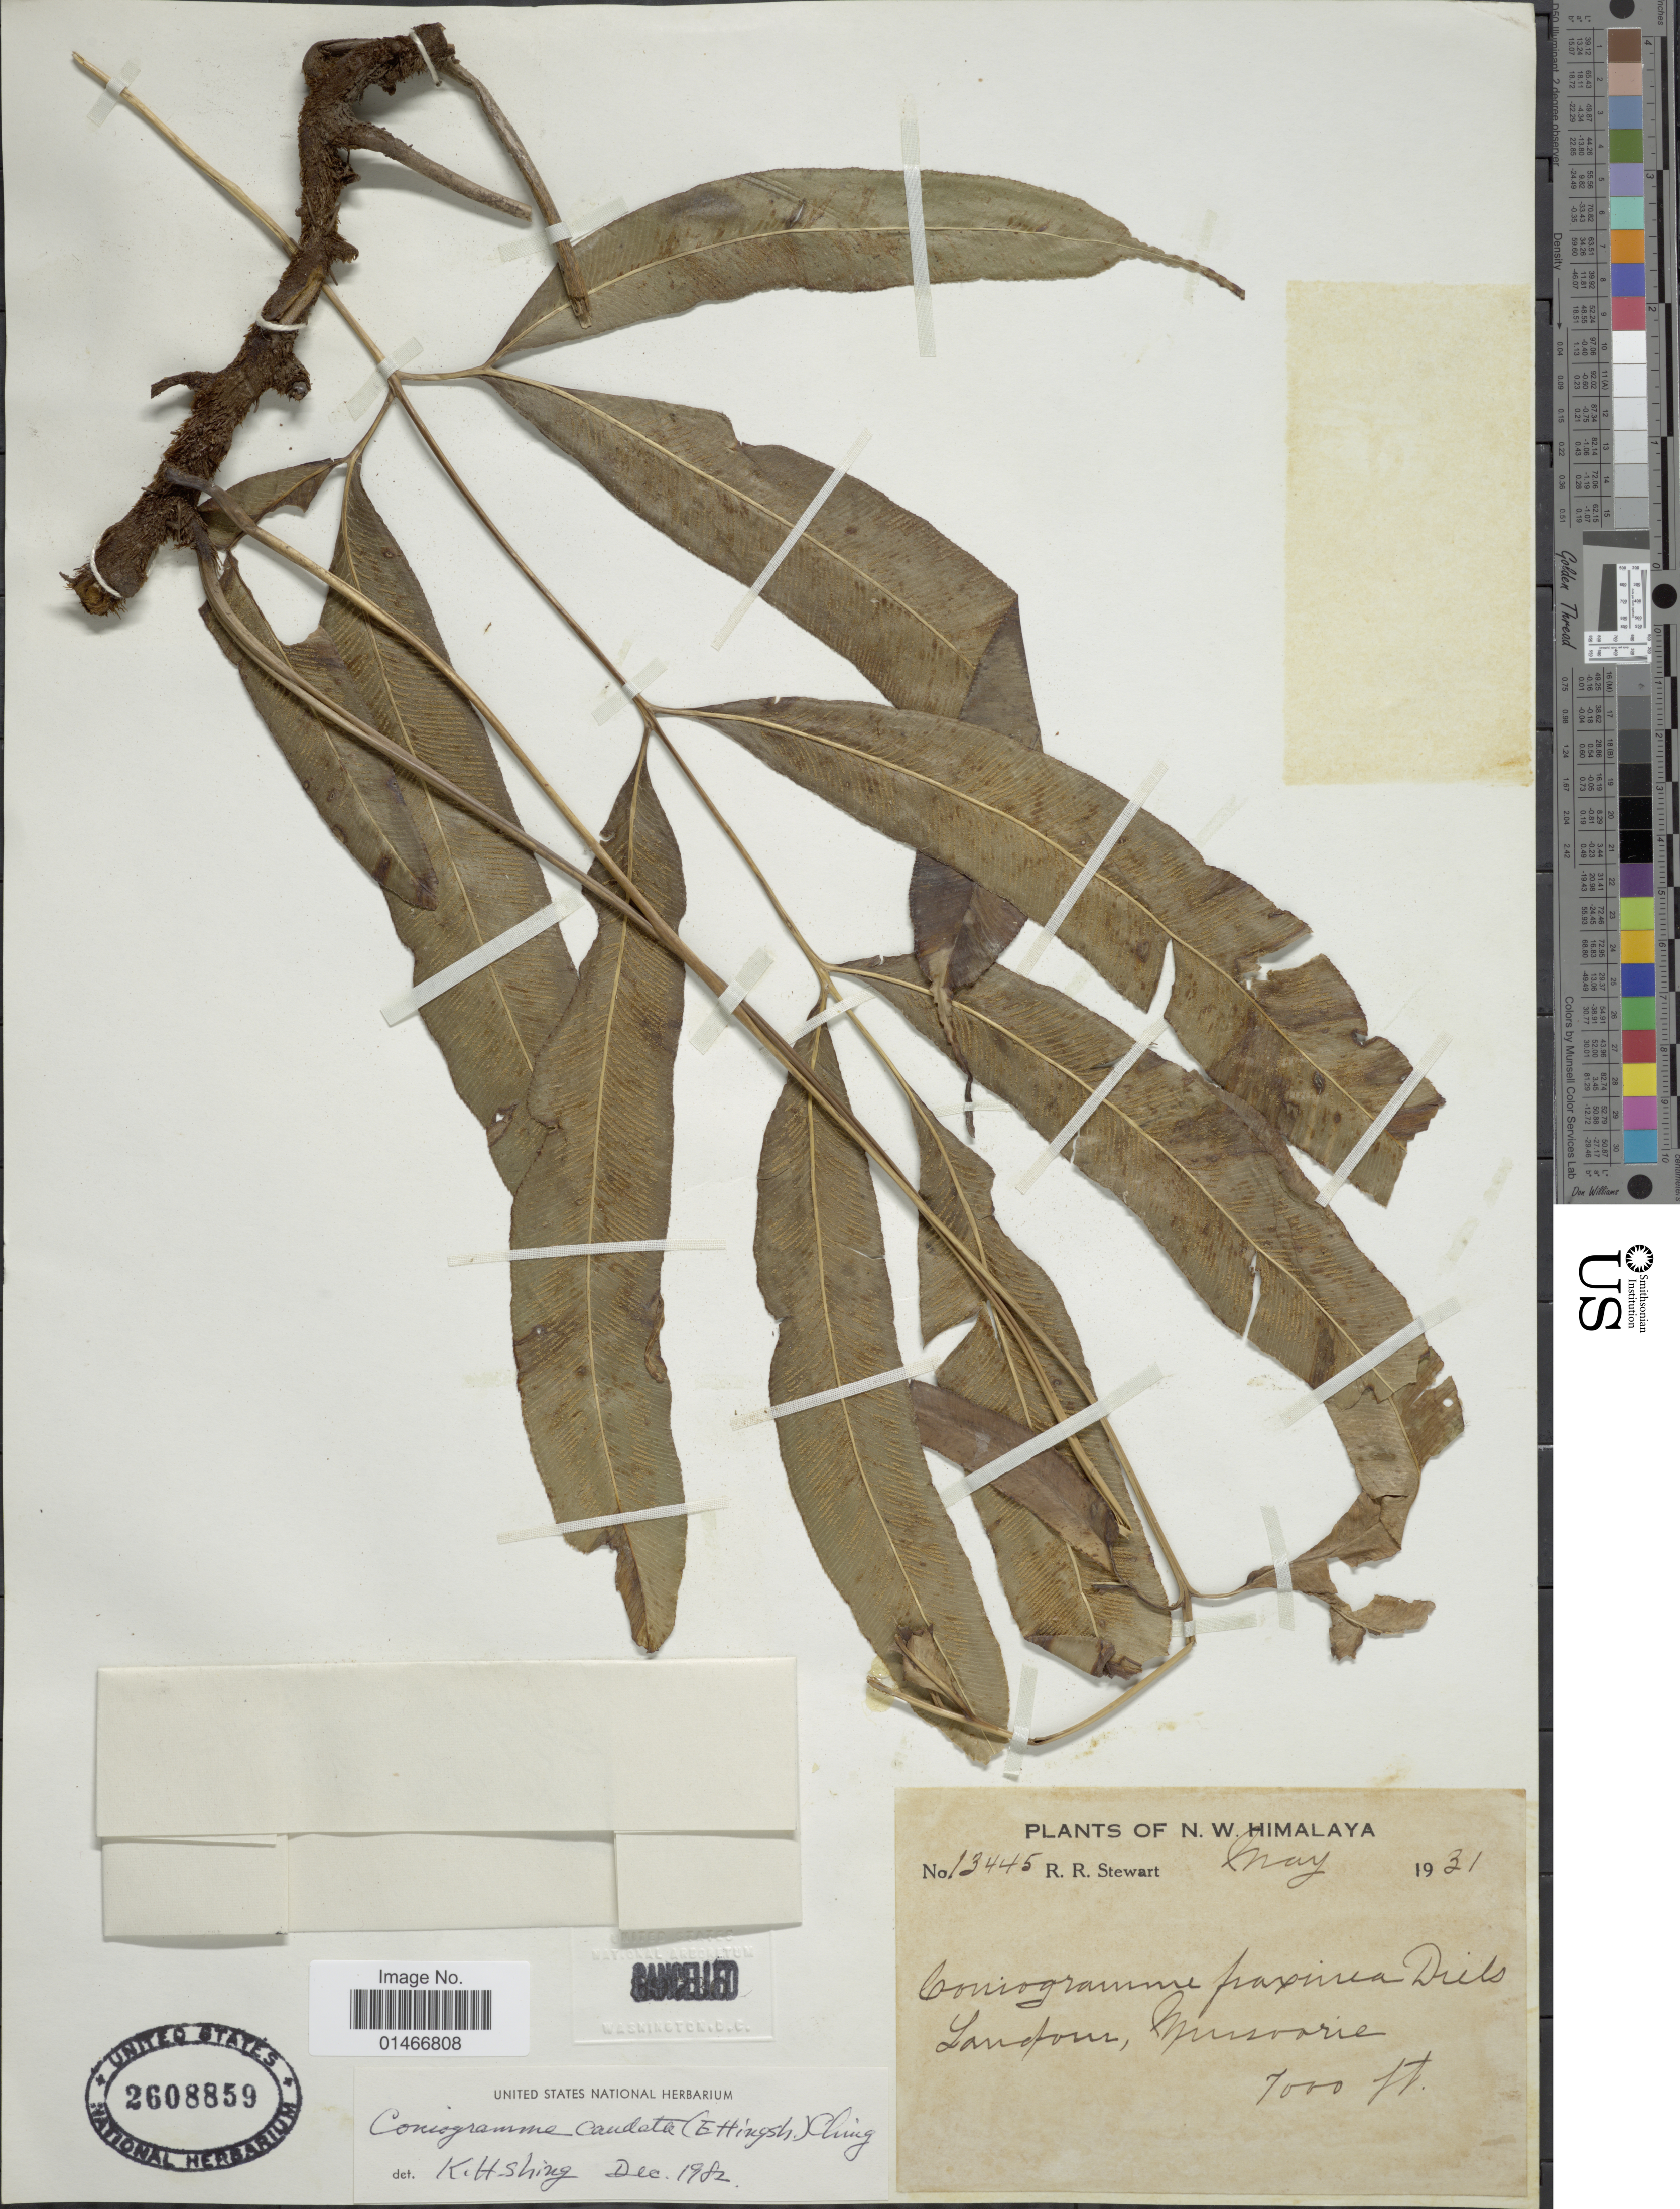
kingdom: Plantae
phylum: Tracheophyta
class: Polypodiopsida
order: Polypodiales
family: Pteridaceae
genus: Coniogramme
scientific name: Coniogramme caudiformis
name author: Ching & K.H. Shing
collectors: R. R. Stewart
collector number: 13445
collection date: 1931-05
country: India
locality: N.W. Himalaya, landform, Mussoorie.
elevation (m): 2134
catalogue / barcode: US 2608859